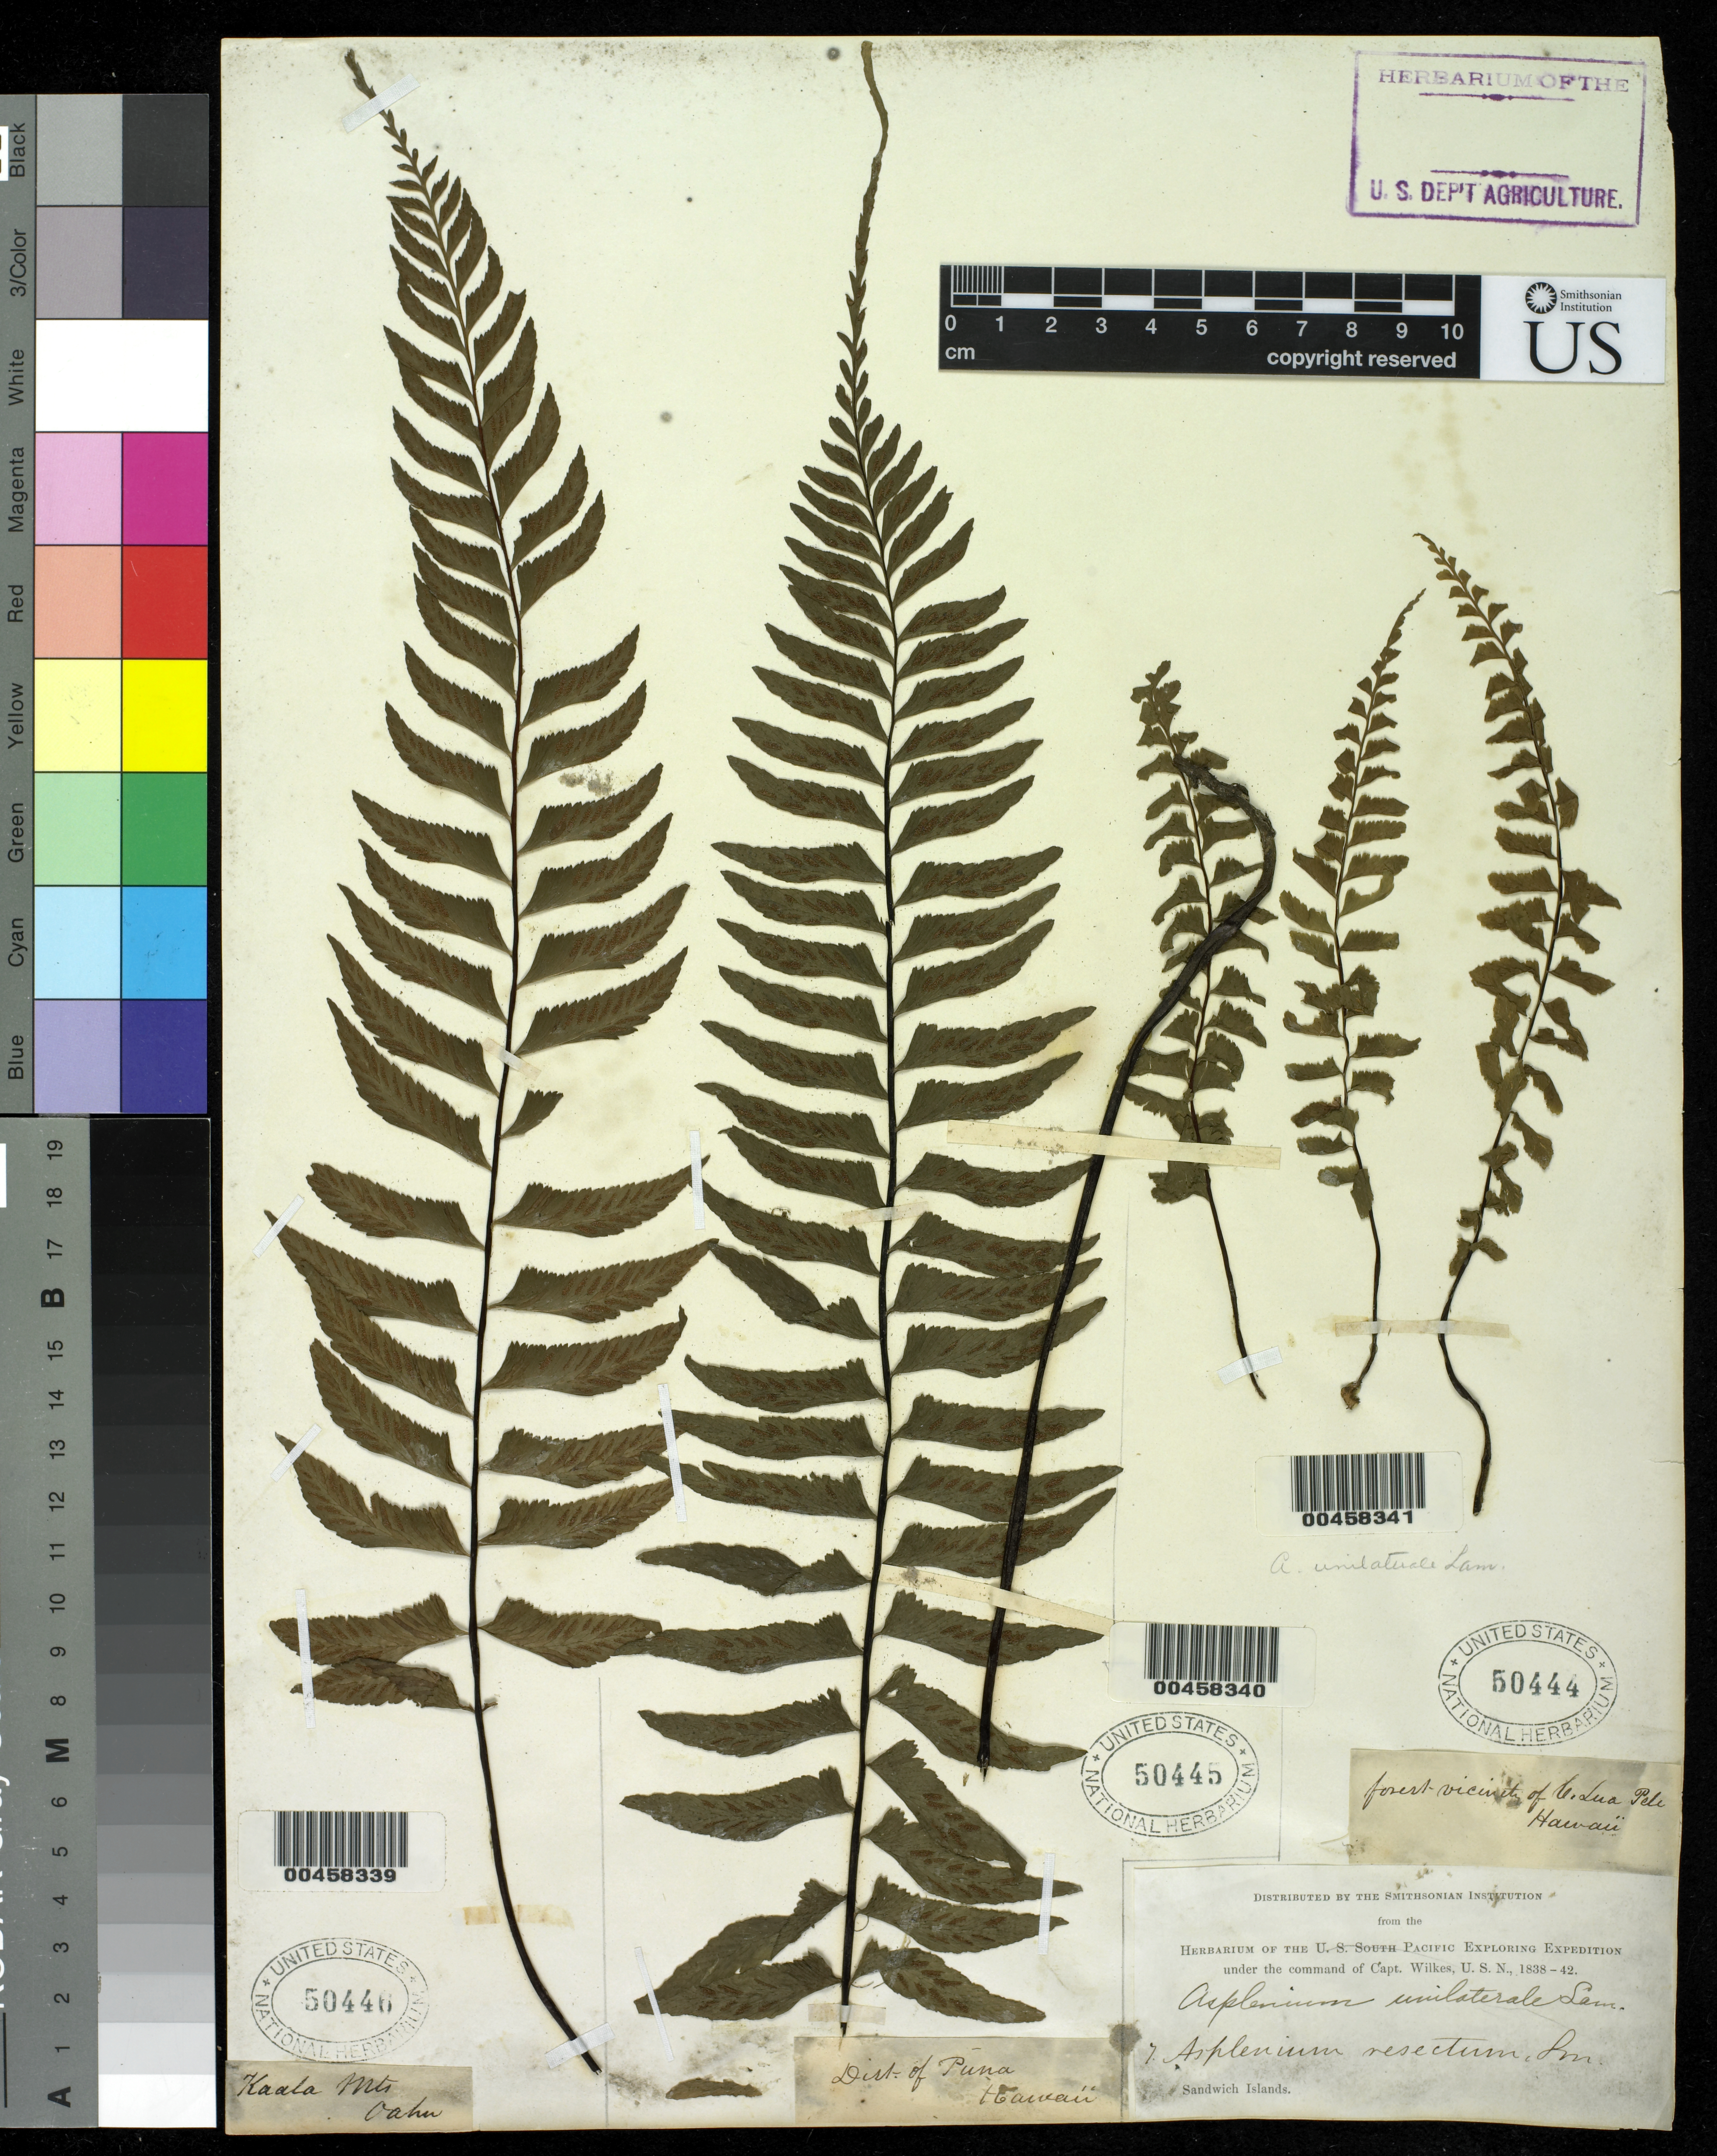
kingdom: Plantae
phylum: Tracheophyta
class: Polypodiopsida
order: Polypodiales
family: Aspleniaceae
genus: Hymenasplenium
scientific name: Hymenasplenium unilaterale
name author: (Lam.) Hayata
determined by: Smith, Alan R., (UC)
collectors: Wilkes Explor. Exped.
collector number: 7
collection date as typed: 1838 to -- --- 1842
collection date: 1838/1842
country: United States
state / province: Hawaii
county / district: Hawaii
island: Hawaii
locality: Sandwich Islands, District of Puna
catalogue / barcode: US 50445